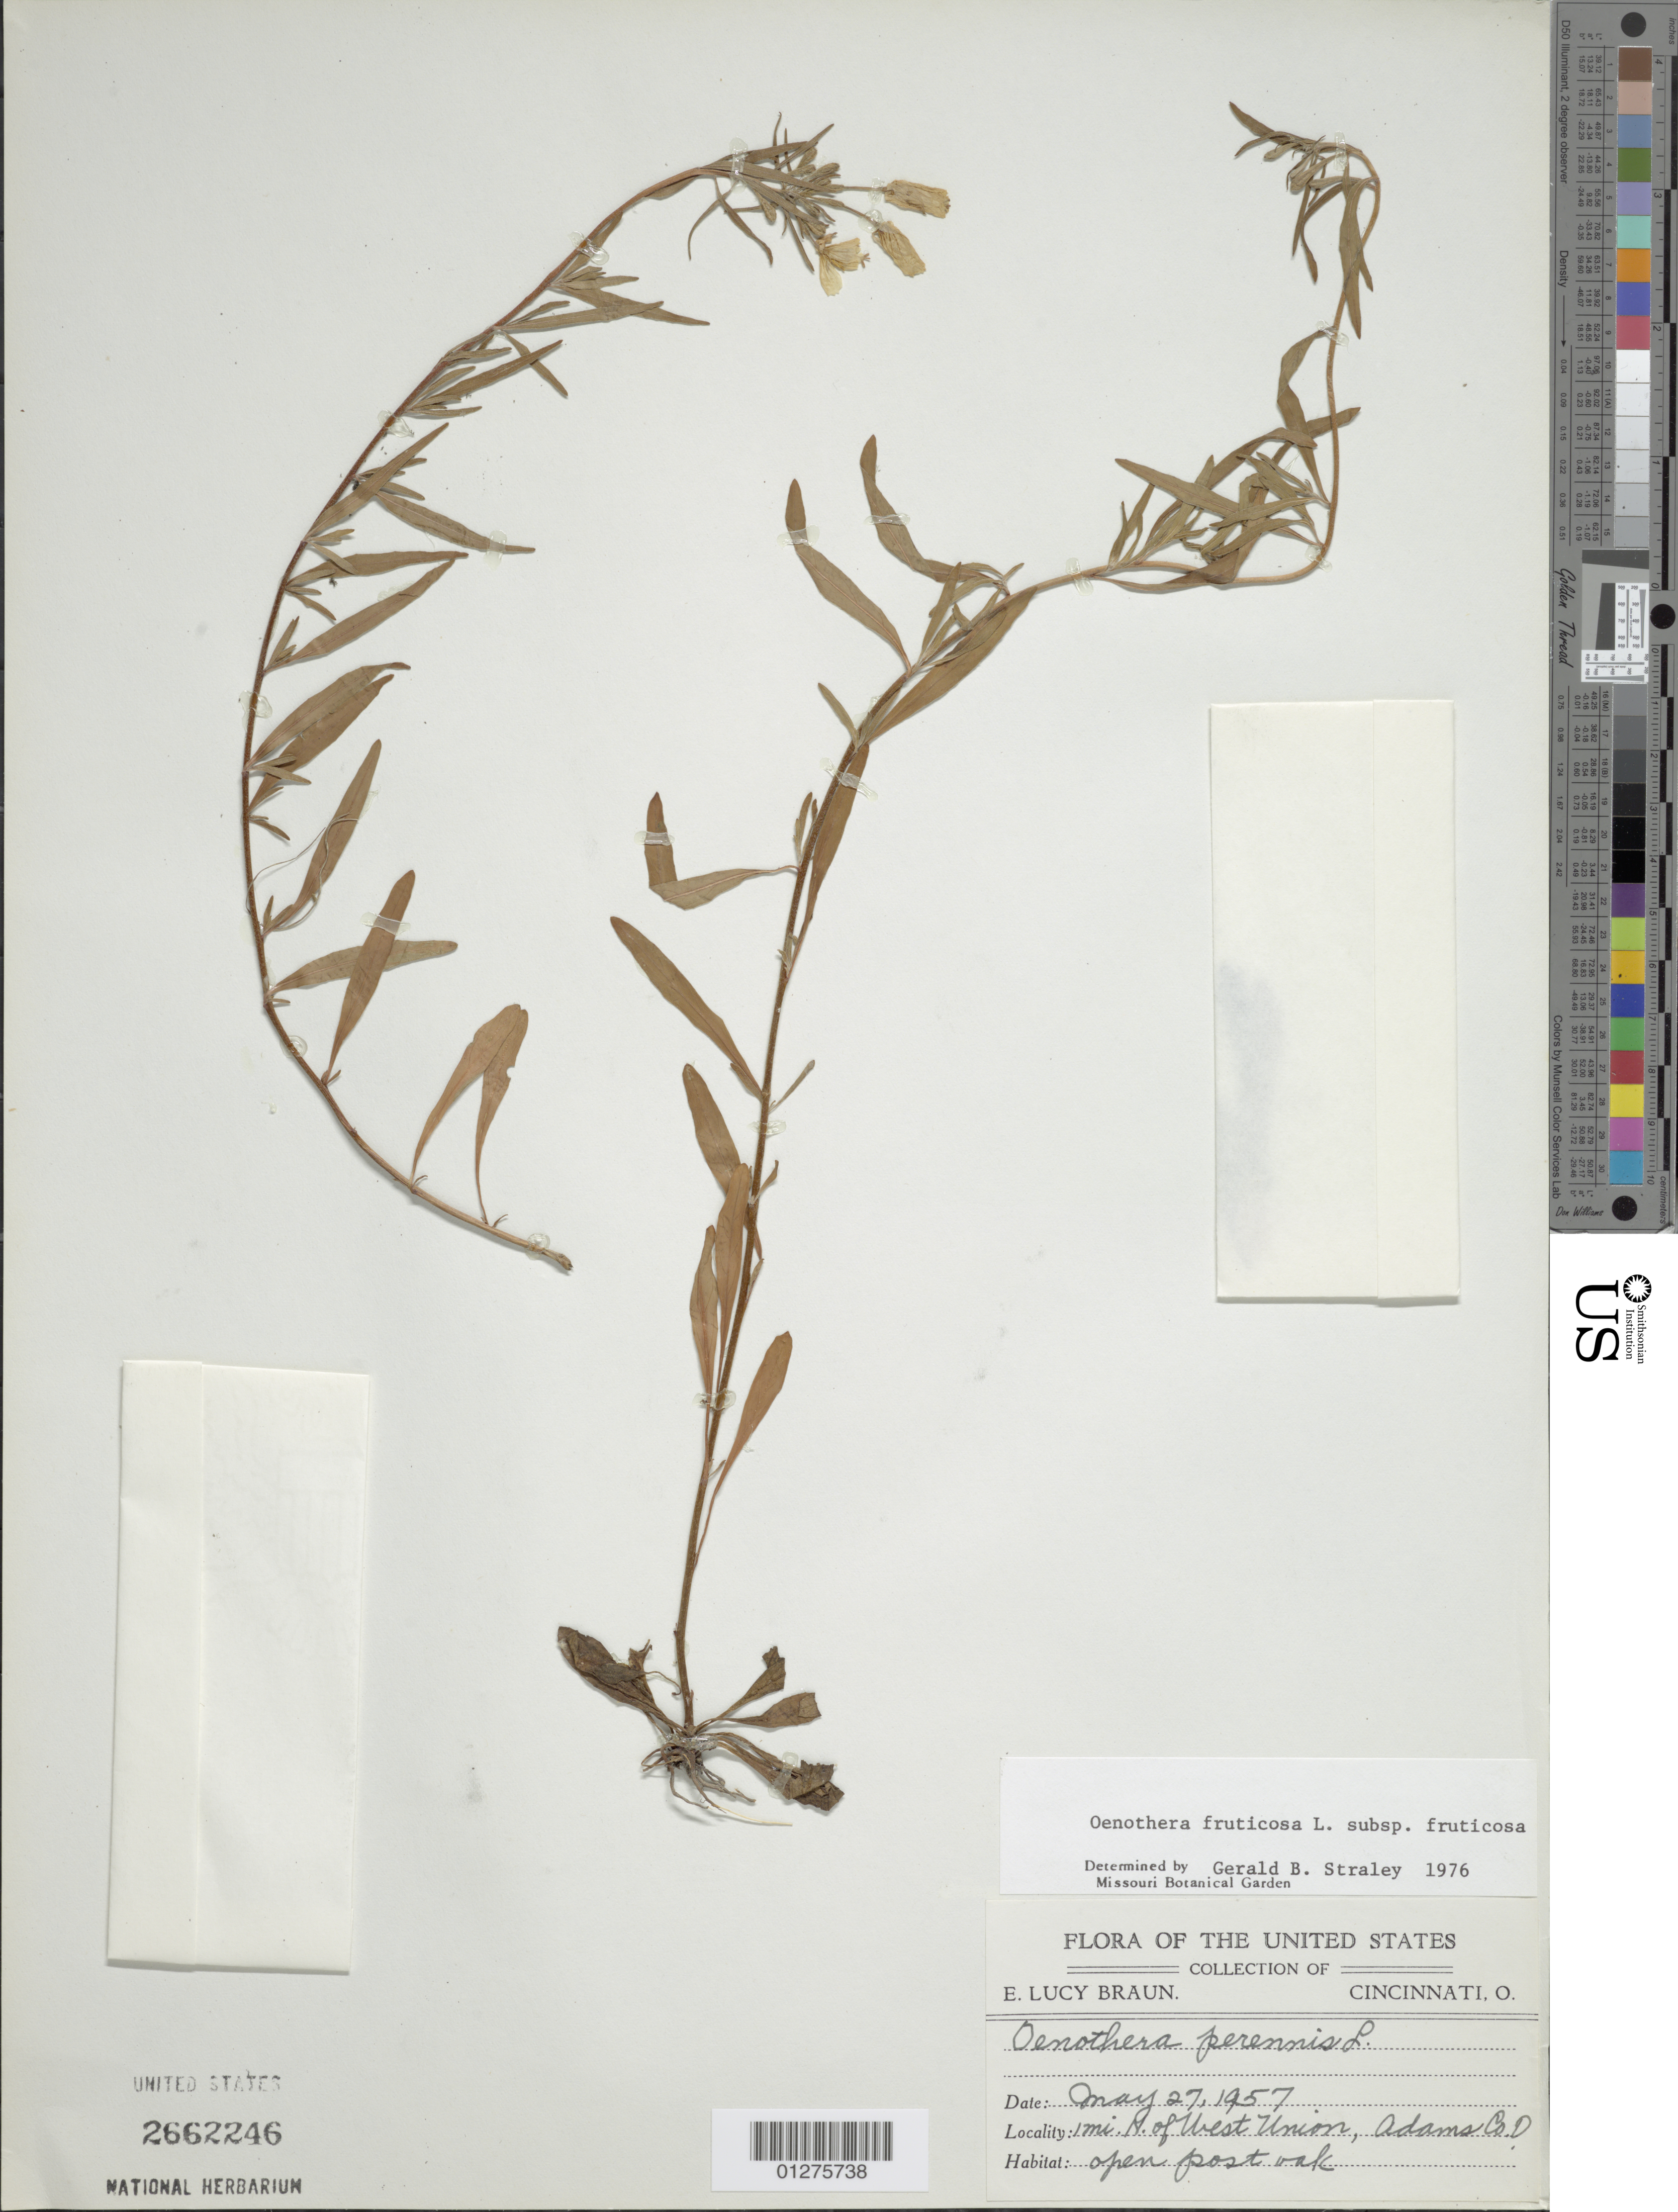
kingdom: Plantae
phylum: Tracheophyta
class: Magnoliopsida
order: Myrtales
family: Onagraceae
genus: Oenothera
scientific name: Oenothera fruticosa subsp. fruticosa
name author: L.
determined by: Straley, G. B.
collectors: E. L. Braun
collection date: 1957-05-27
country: United States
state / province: Ohio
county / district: Adams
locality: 1 mile N of West Union.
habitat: Open post oak.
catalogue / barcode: US 2662246